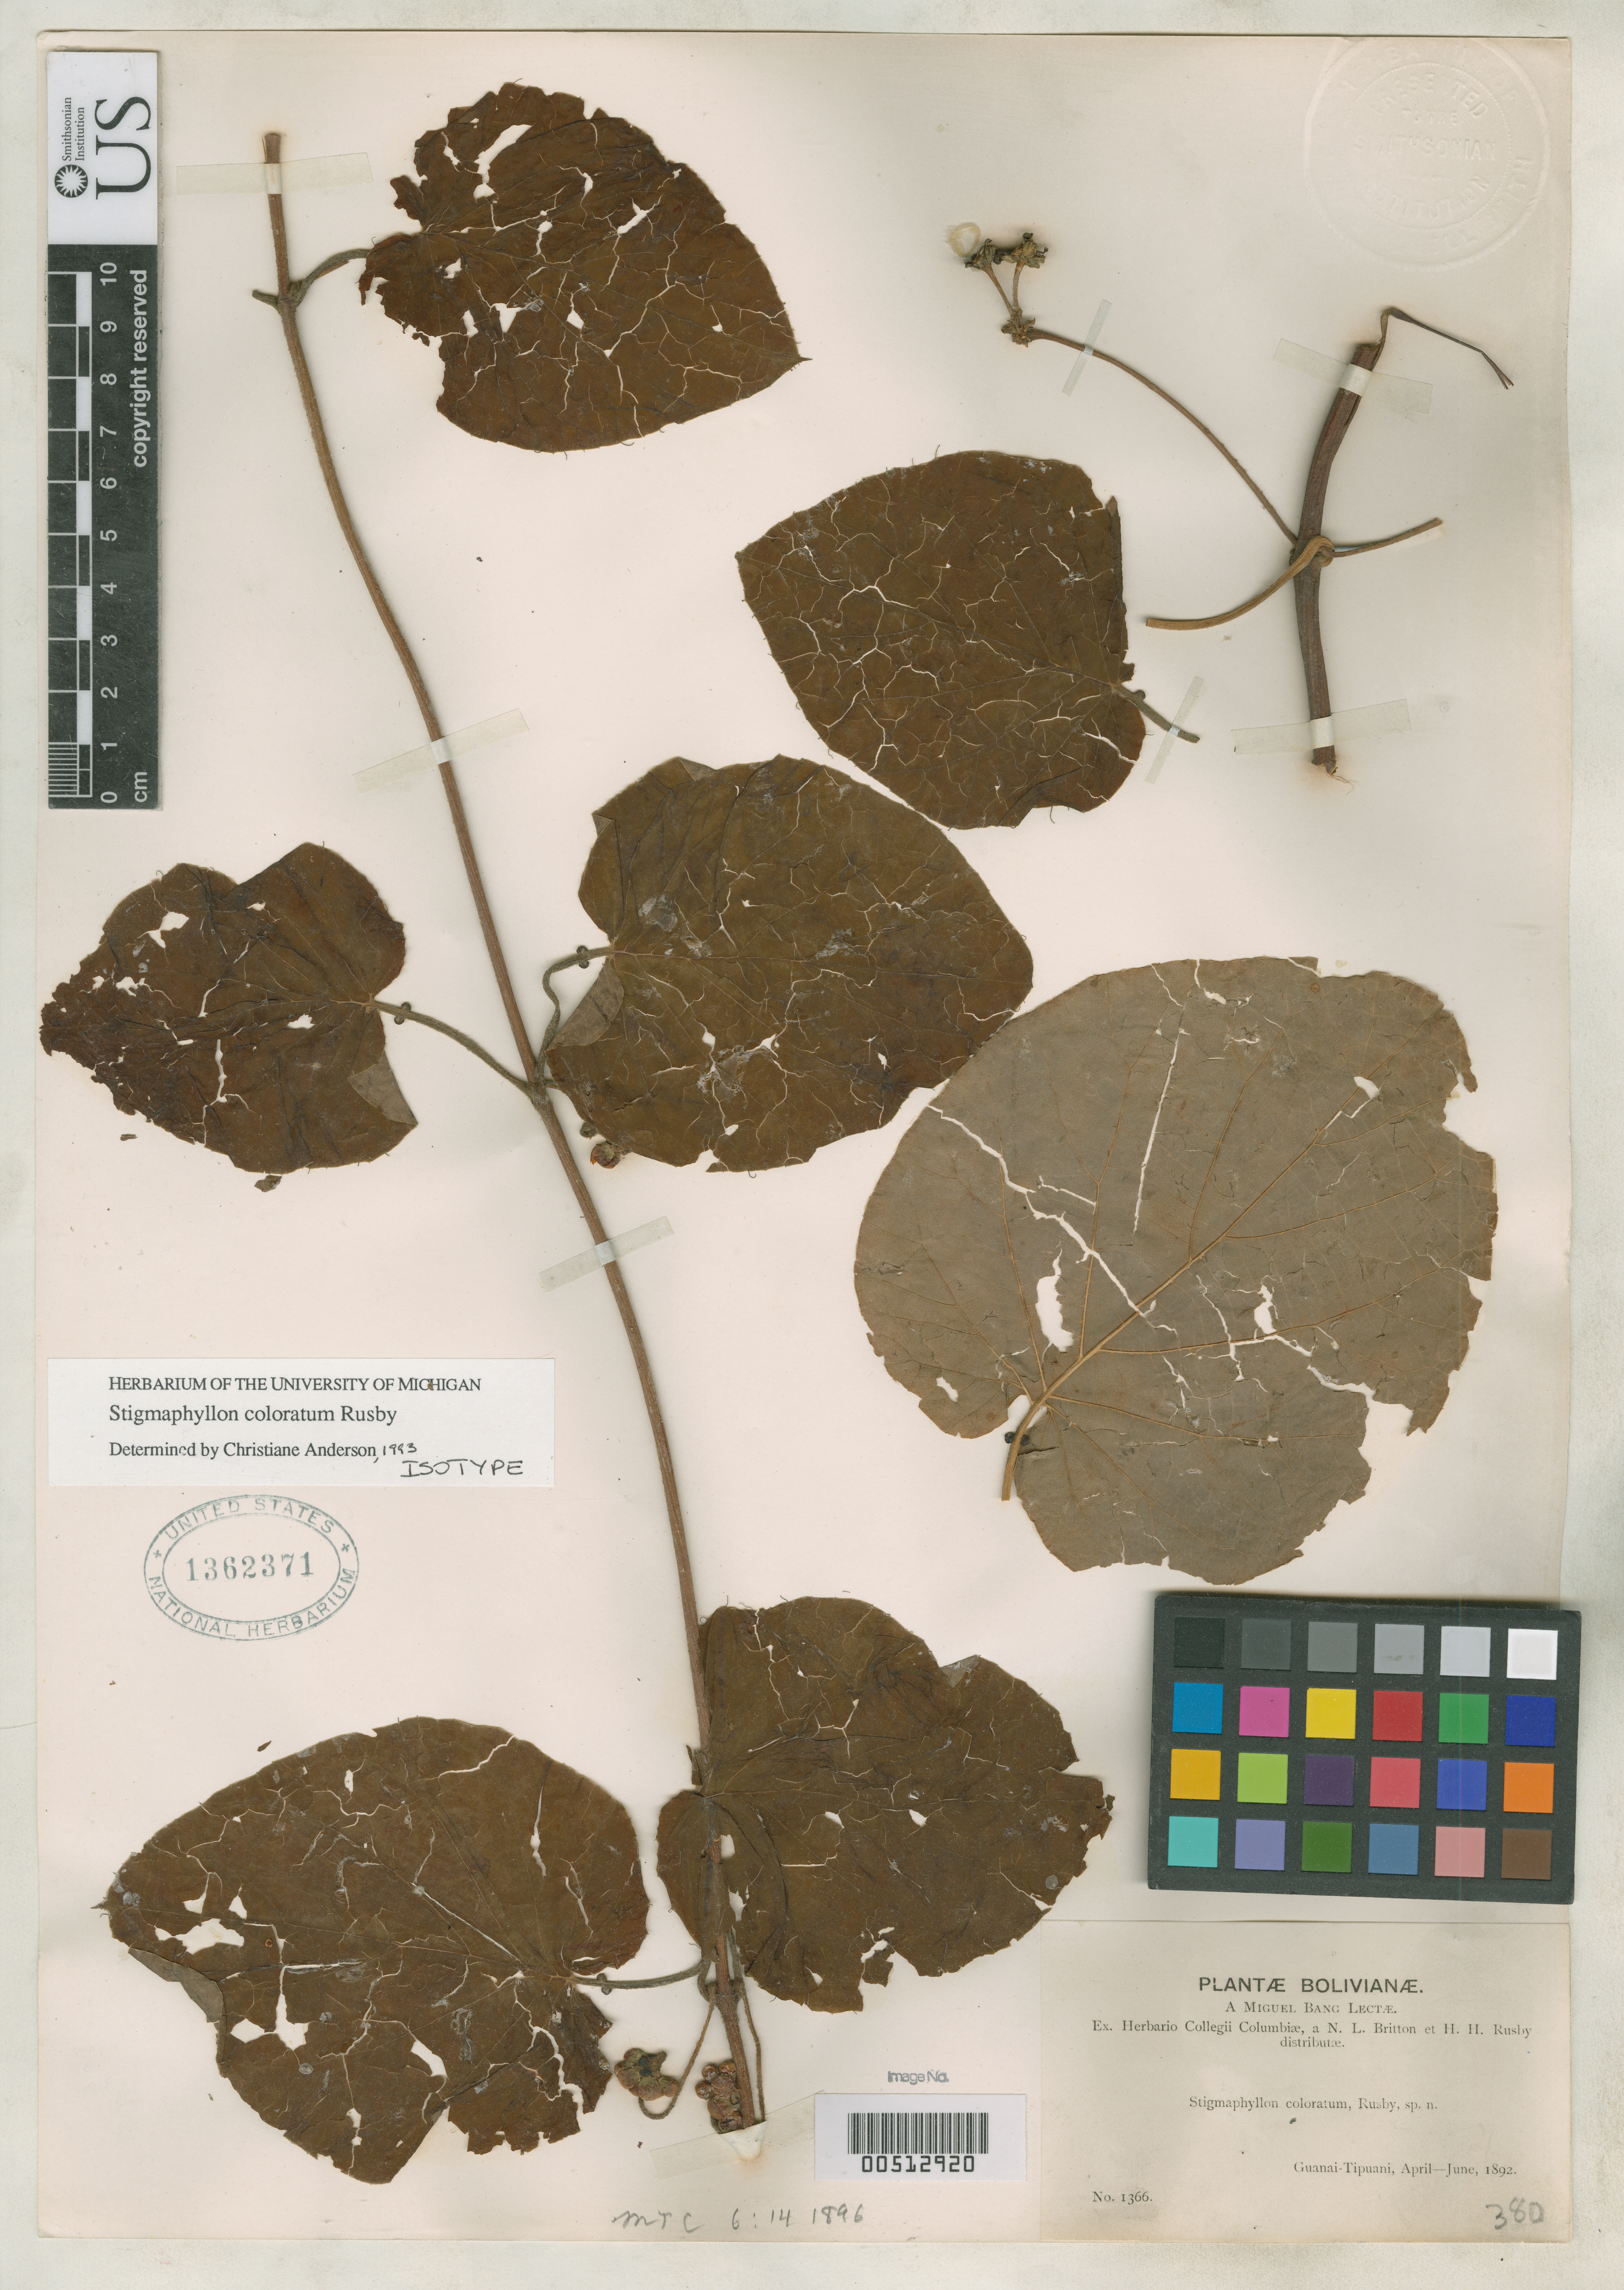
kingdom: Plantae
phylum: Tracheophyta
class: Magnoliopsida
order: Malpighiales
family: Malpighiaceae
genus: Stigmaphyllon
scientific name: Stigmaphyllon coloratum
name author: Rusby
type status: Isotype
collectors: M. Bang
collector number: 1366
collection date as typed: Apr 1892 to -- Jun 1892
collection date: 1892-04/1892-06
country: Bolivia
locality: Guanai, Tipuani.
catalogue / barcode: US 1362371